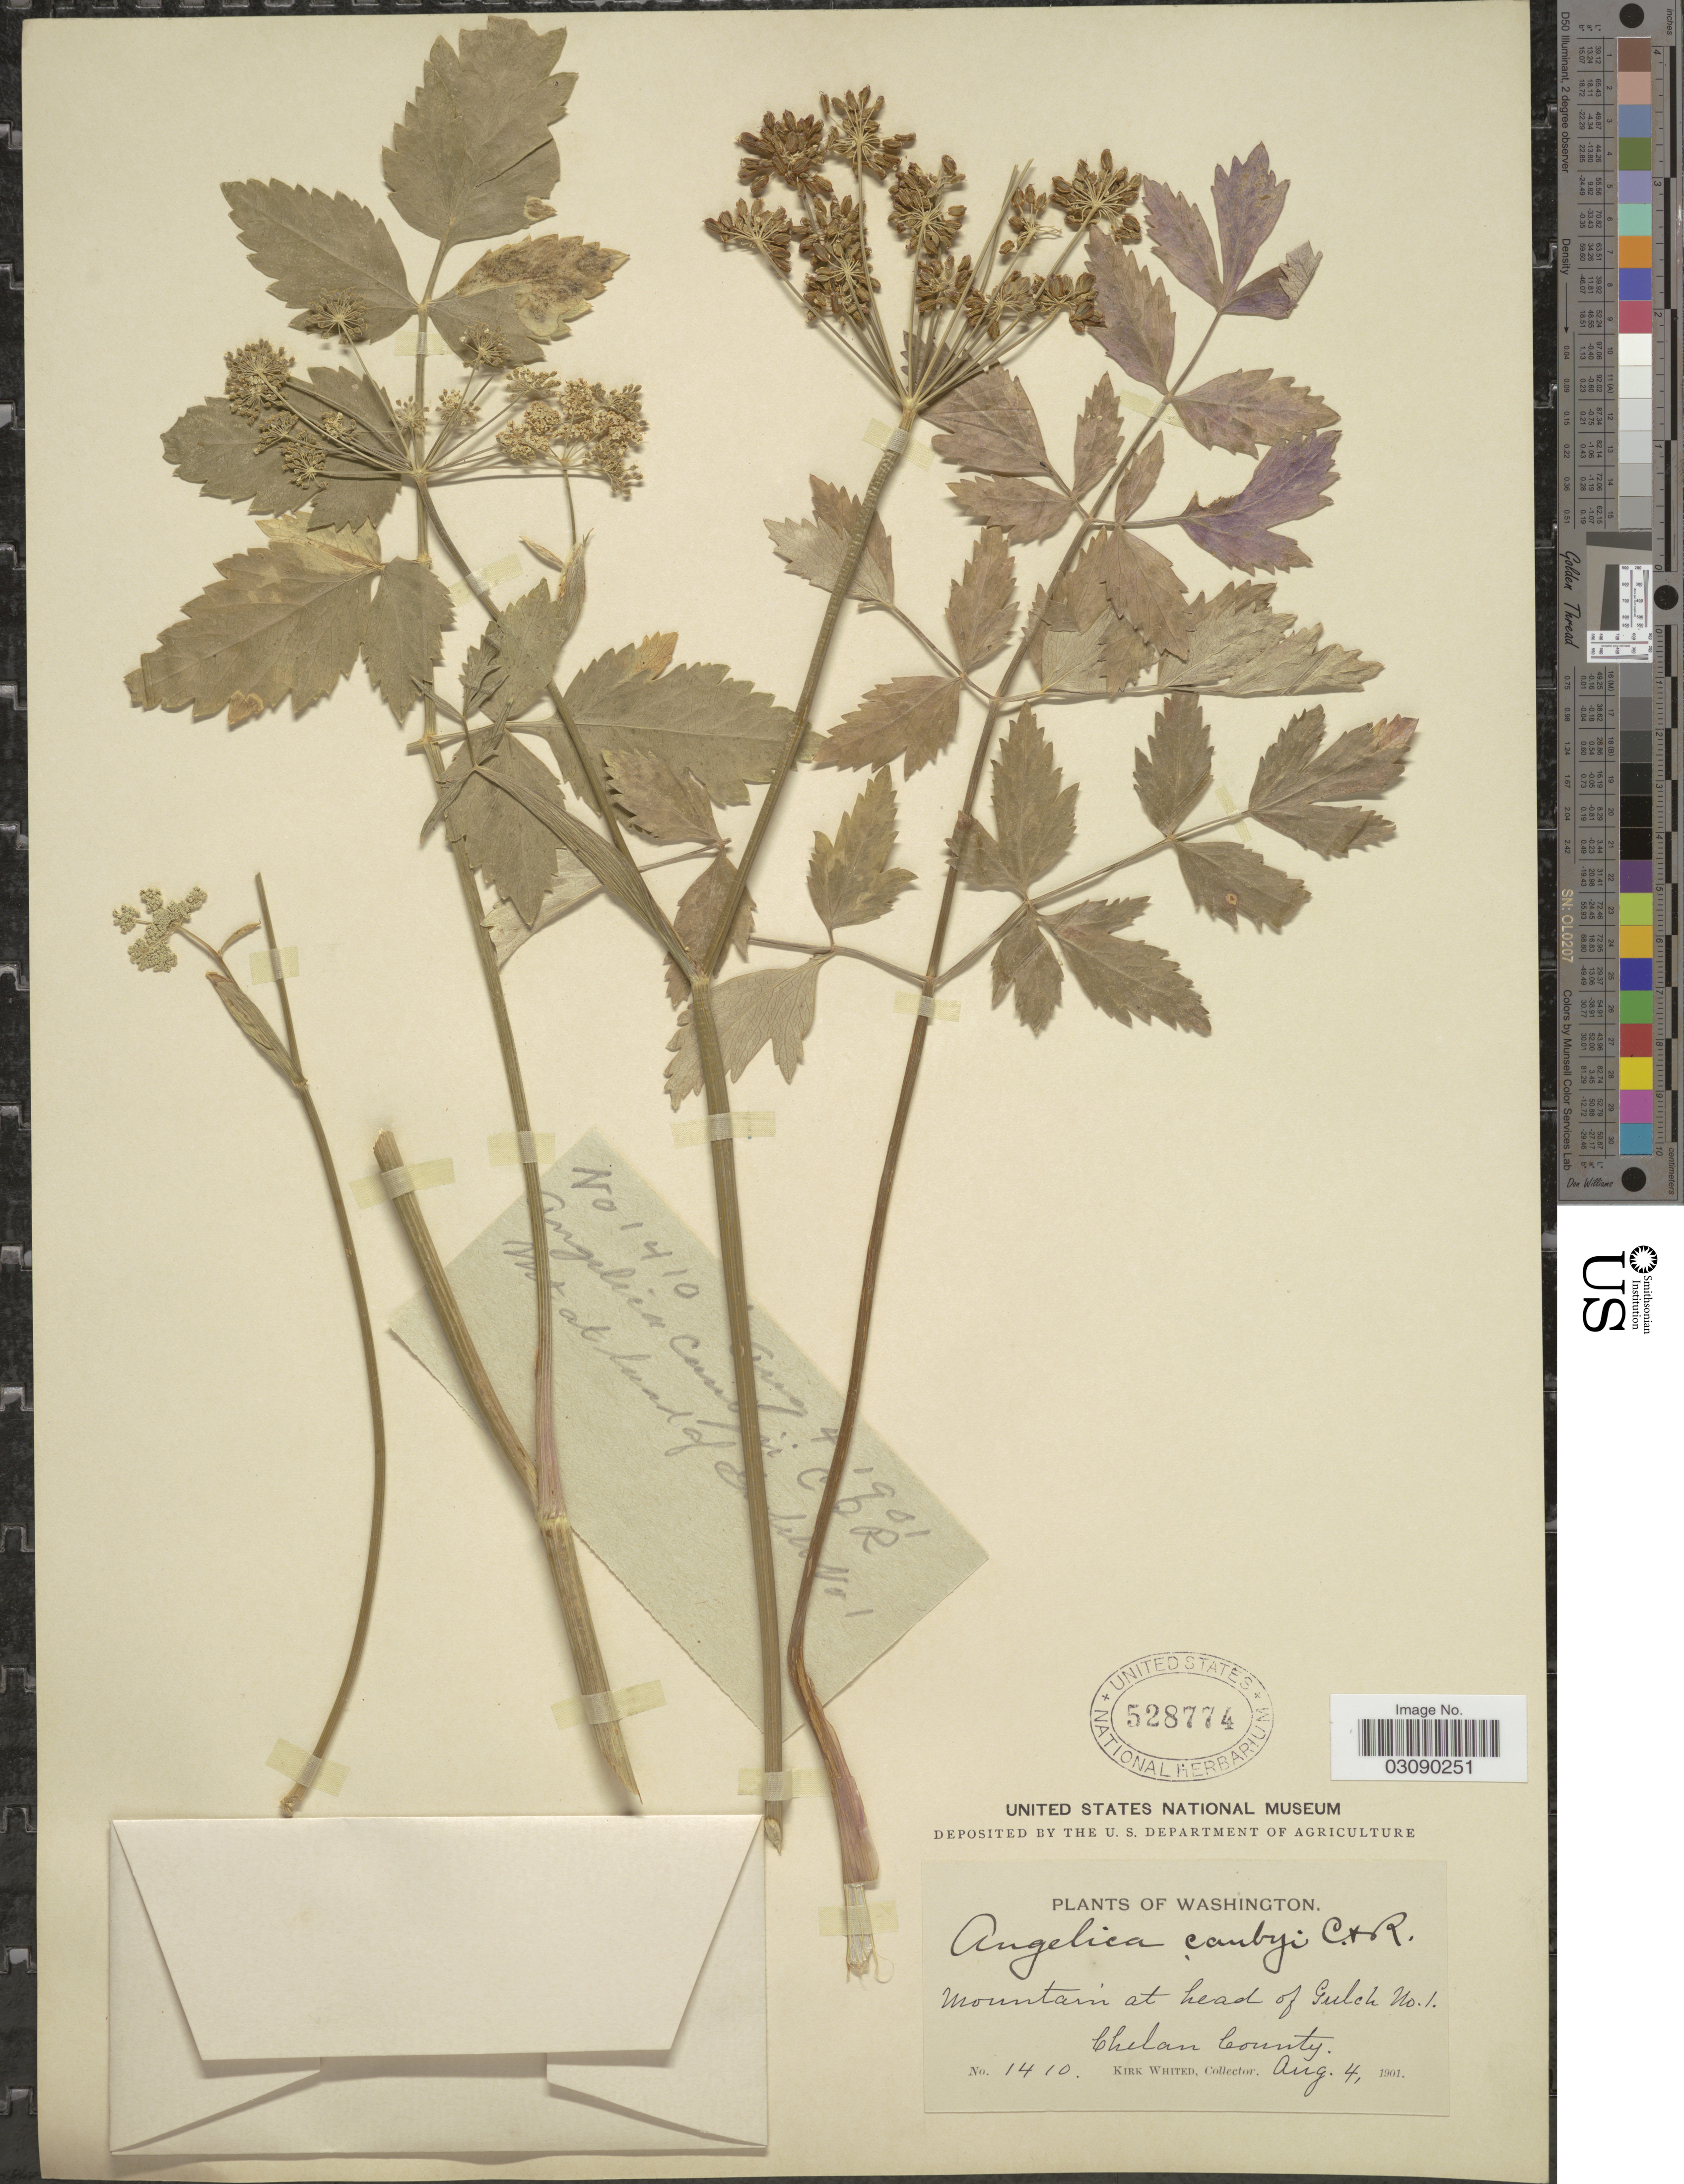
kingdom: Plantae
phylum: Tracheophyta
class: Magnoliopsida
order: Apiales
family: Apiaceae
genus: Angelica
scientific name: Angelica canbyi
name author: J.M. Coult. & Rose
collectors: K. Whited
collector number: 1410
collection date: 1901-08-04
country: United States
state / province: Washington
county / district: Chelan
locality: Mountain at head of Gulch No. 1. Chelan County.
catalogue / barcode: US 528774